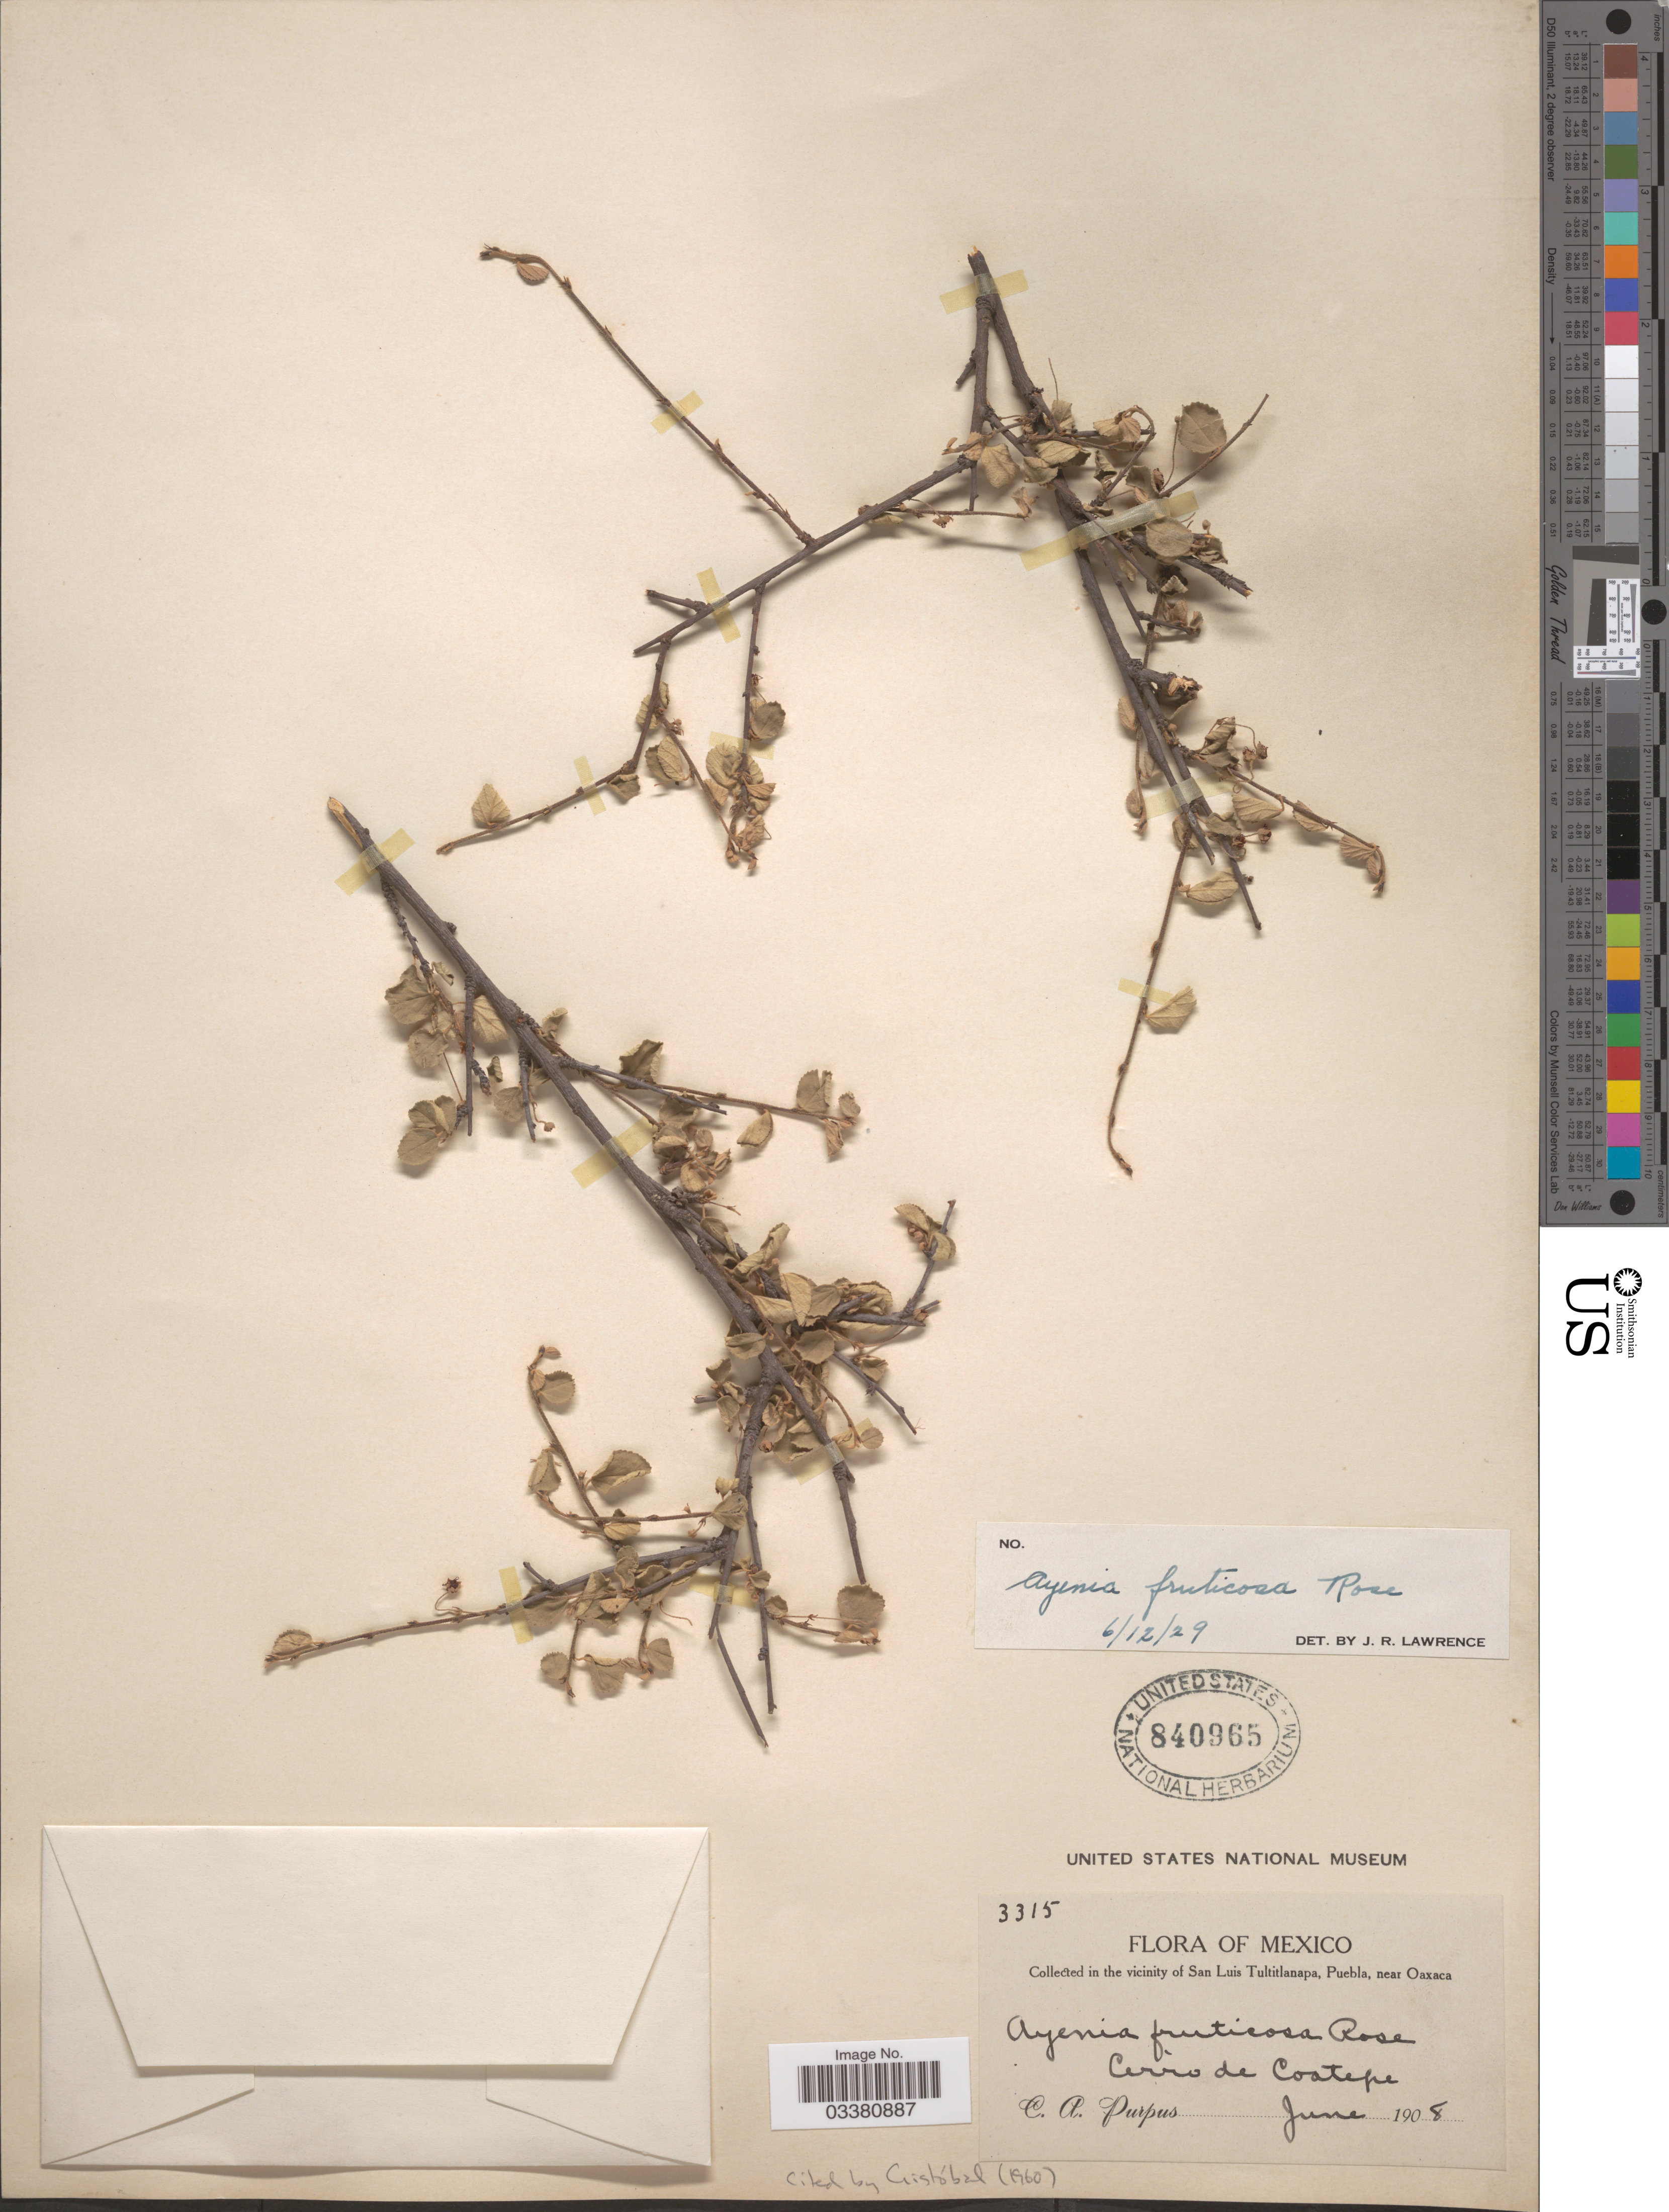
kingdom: Plantae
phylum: Tracheophyta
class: Magnoliopsida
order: Malvales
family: Malvaceae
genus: Ayenia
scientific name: Ayenia fruticosa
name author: Rose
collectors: C. A. Purpus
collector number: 3315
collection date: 1908-06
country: Mexico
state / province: Puebla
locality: In the vicinity of San Luis Tultitlanapa, Puebla, near Oaxaca. Cerro de Coatepe.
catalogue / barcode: US 840965